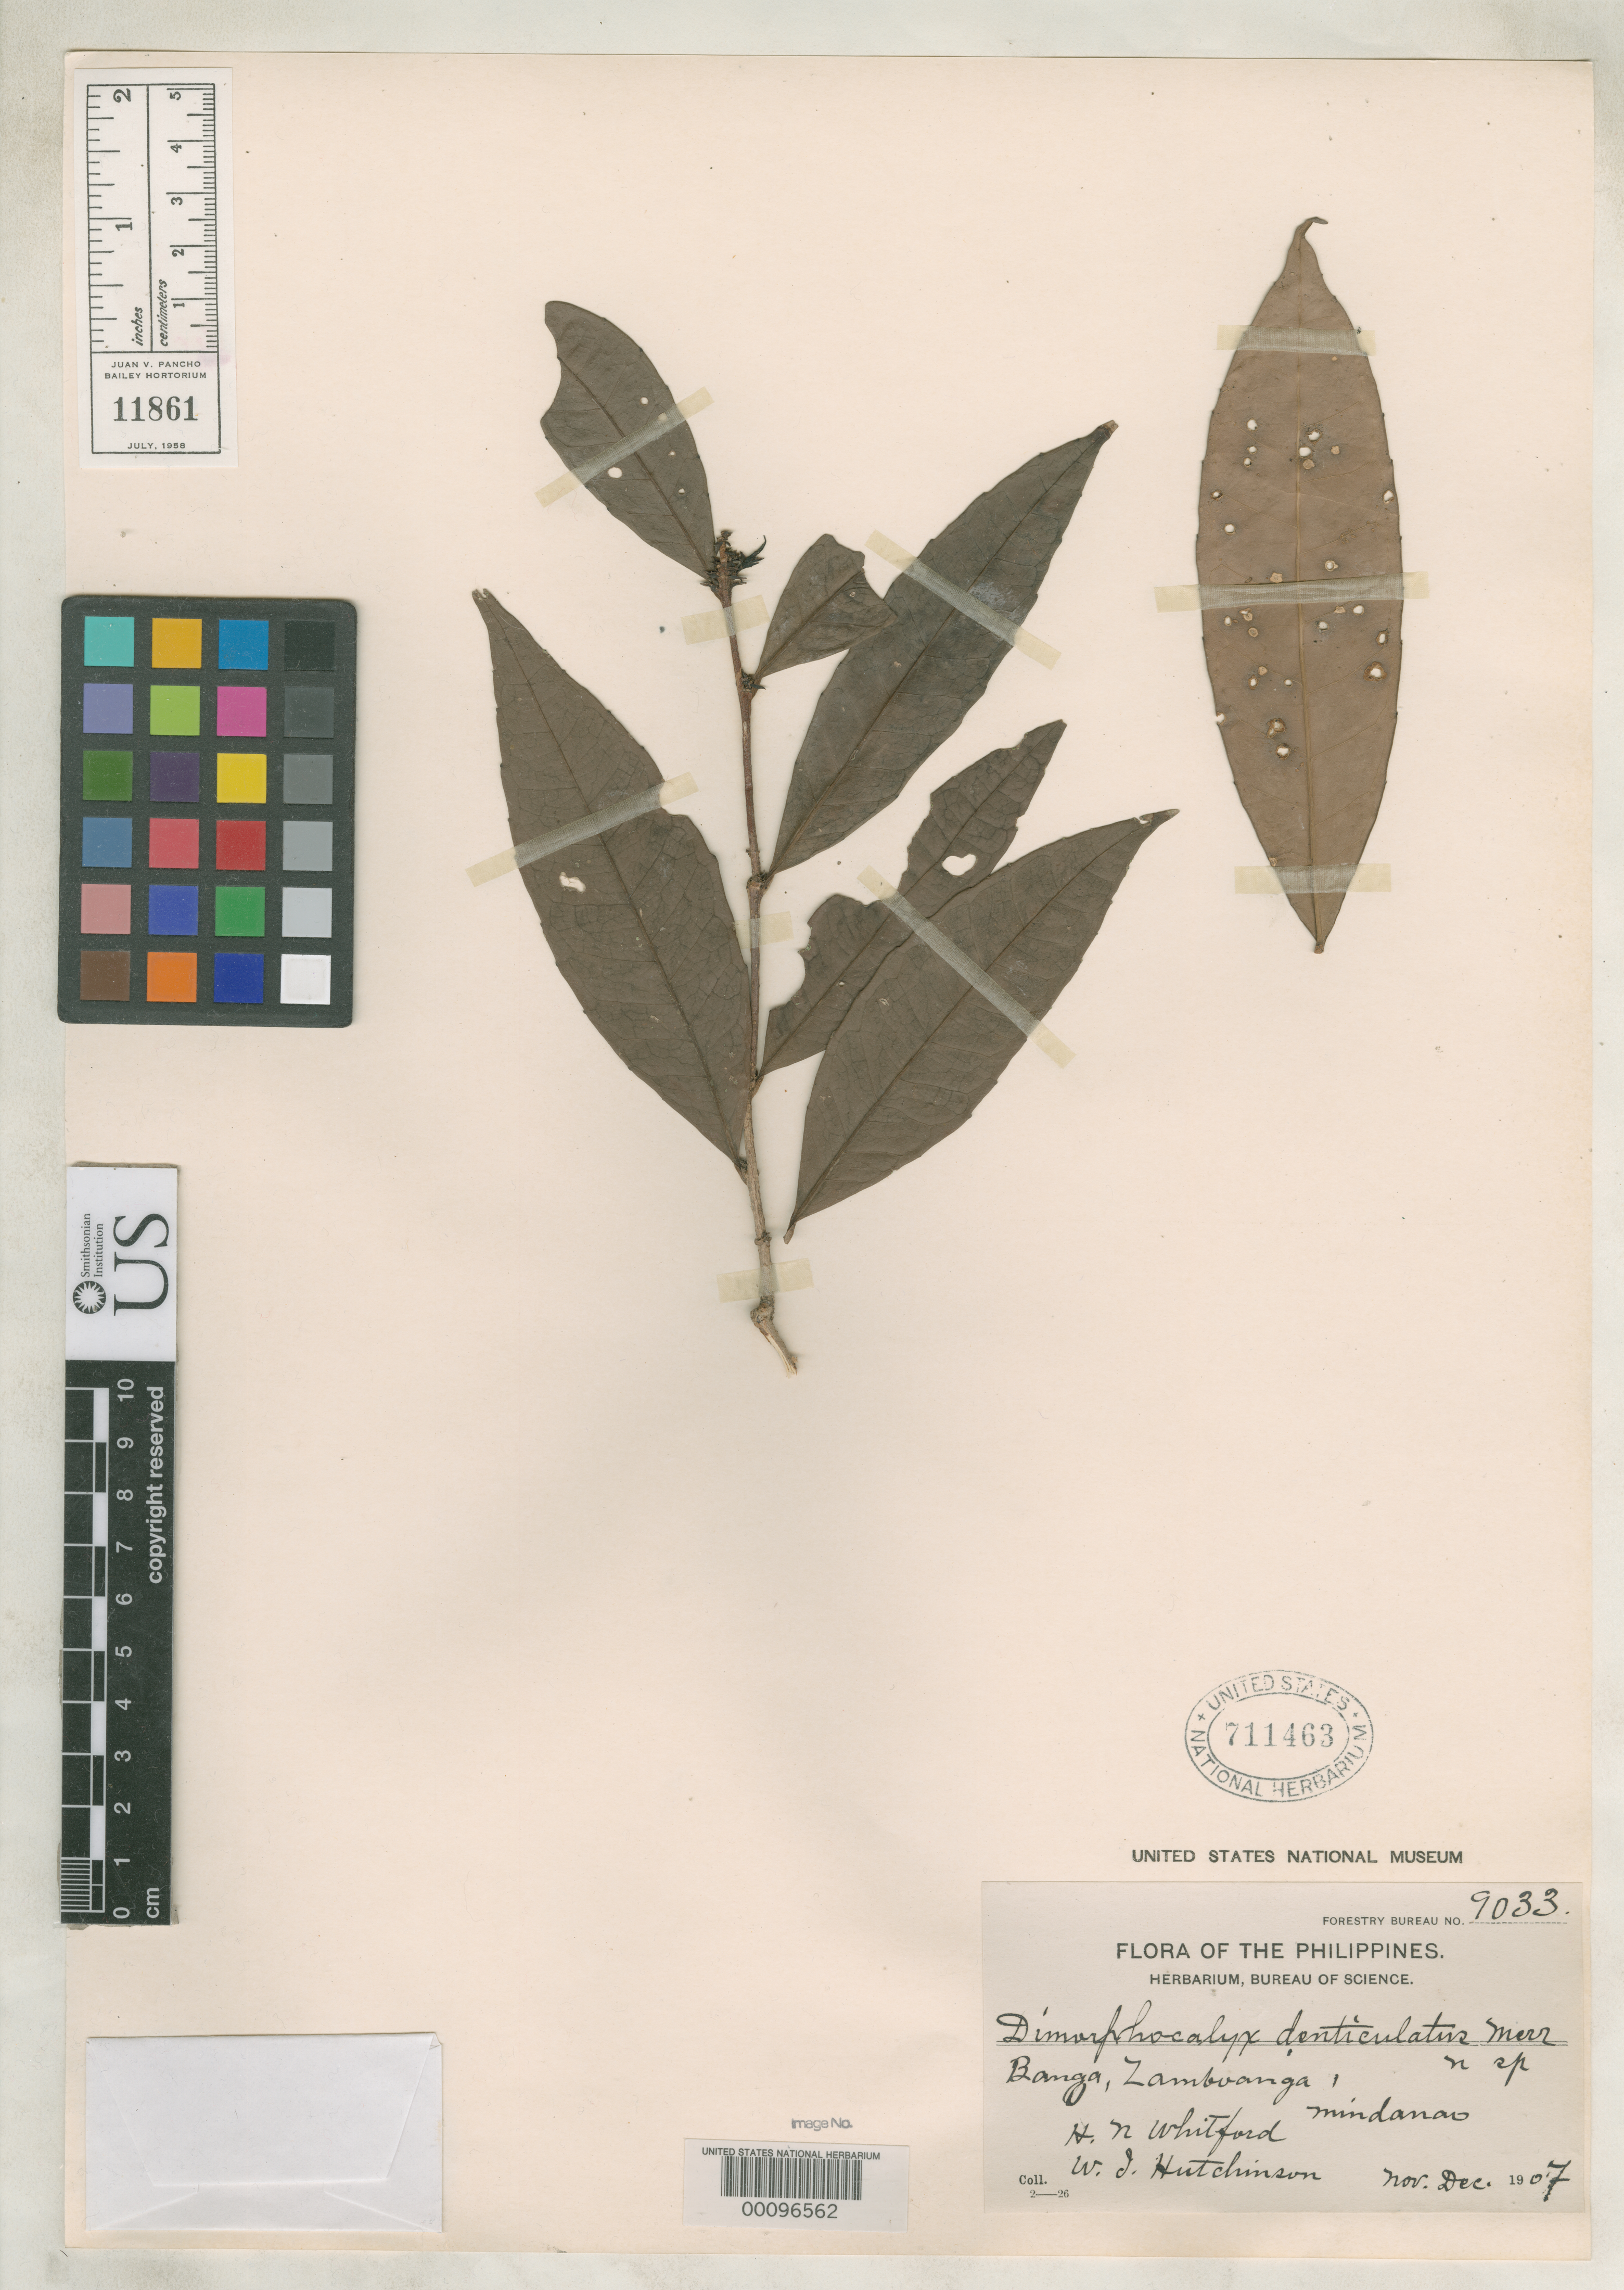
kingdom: Plantae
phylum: Tracheophyta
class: Magnoliopsida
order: Malpighiales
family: Euphorbiaceae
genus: Dimorphocalyx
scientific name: Dimorphocalyx denticulatus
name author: Merr.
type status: Isotype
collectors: H. N. Whitford & W. I. Hutchinson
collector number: Forestry Bureau 9033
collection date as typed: Nov 1907 to -- Dec 1907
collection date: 1907-11/1907-12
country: Philippines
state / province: Zamboanga Peninsula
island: Mindanao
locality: Banga.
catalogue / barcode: US 711463